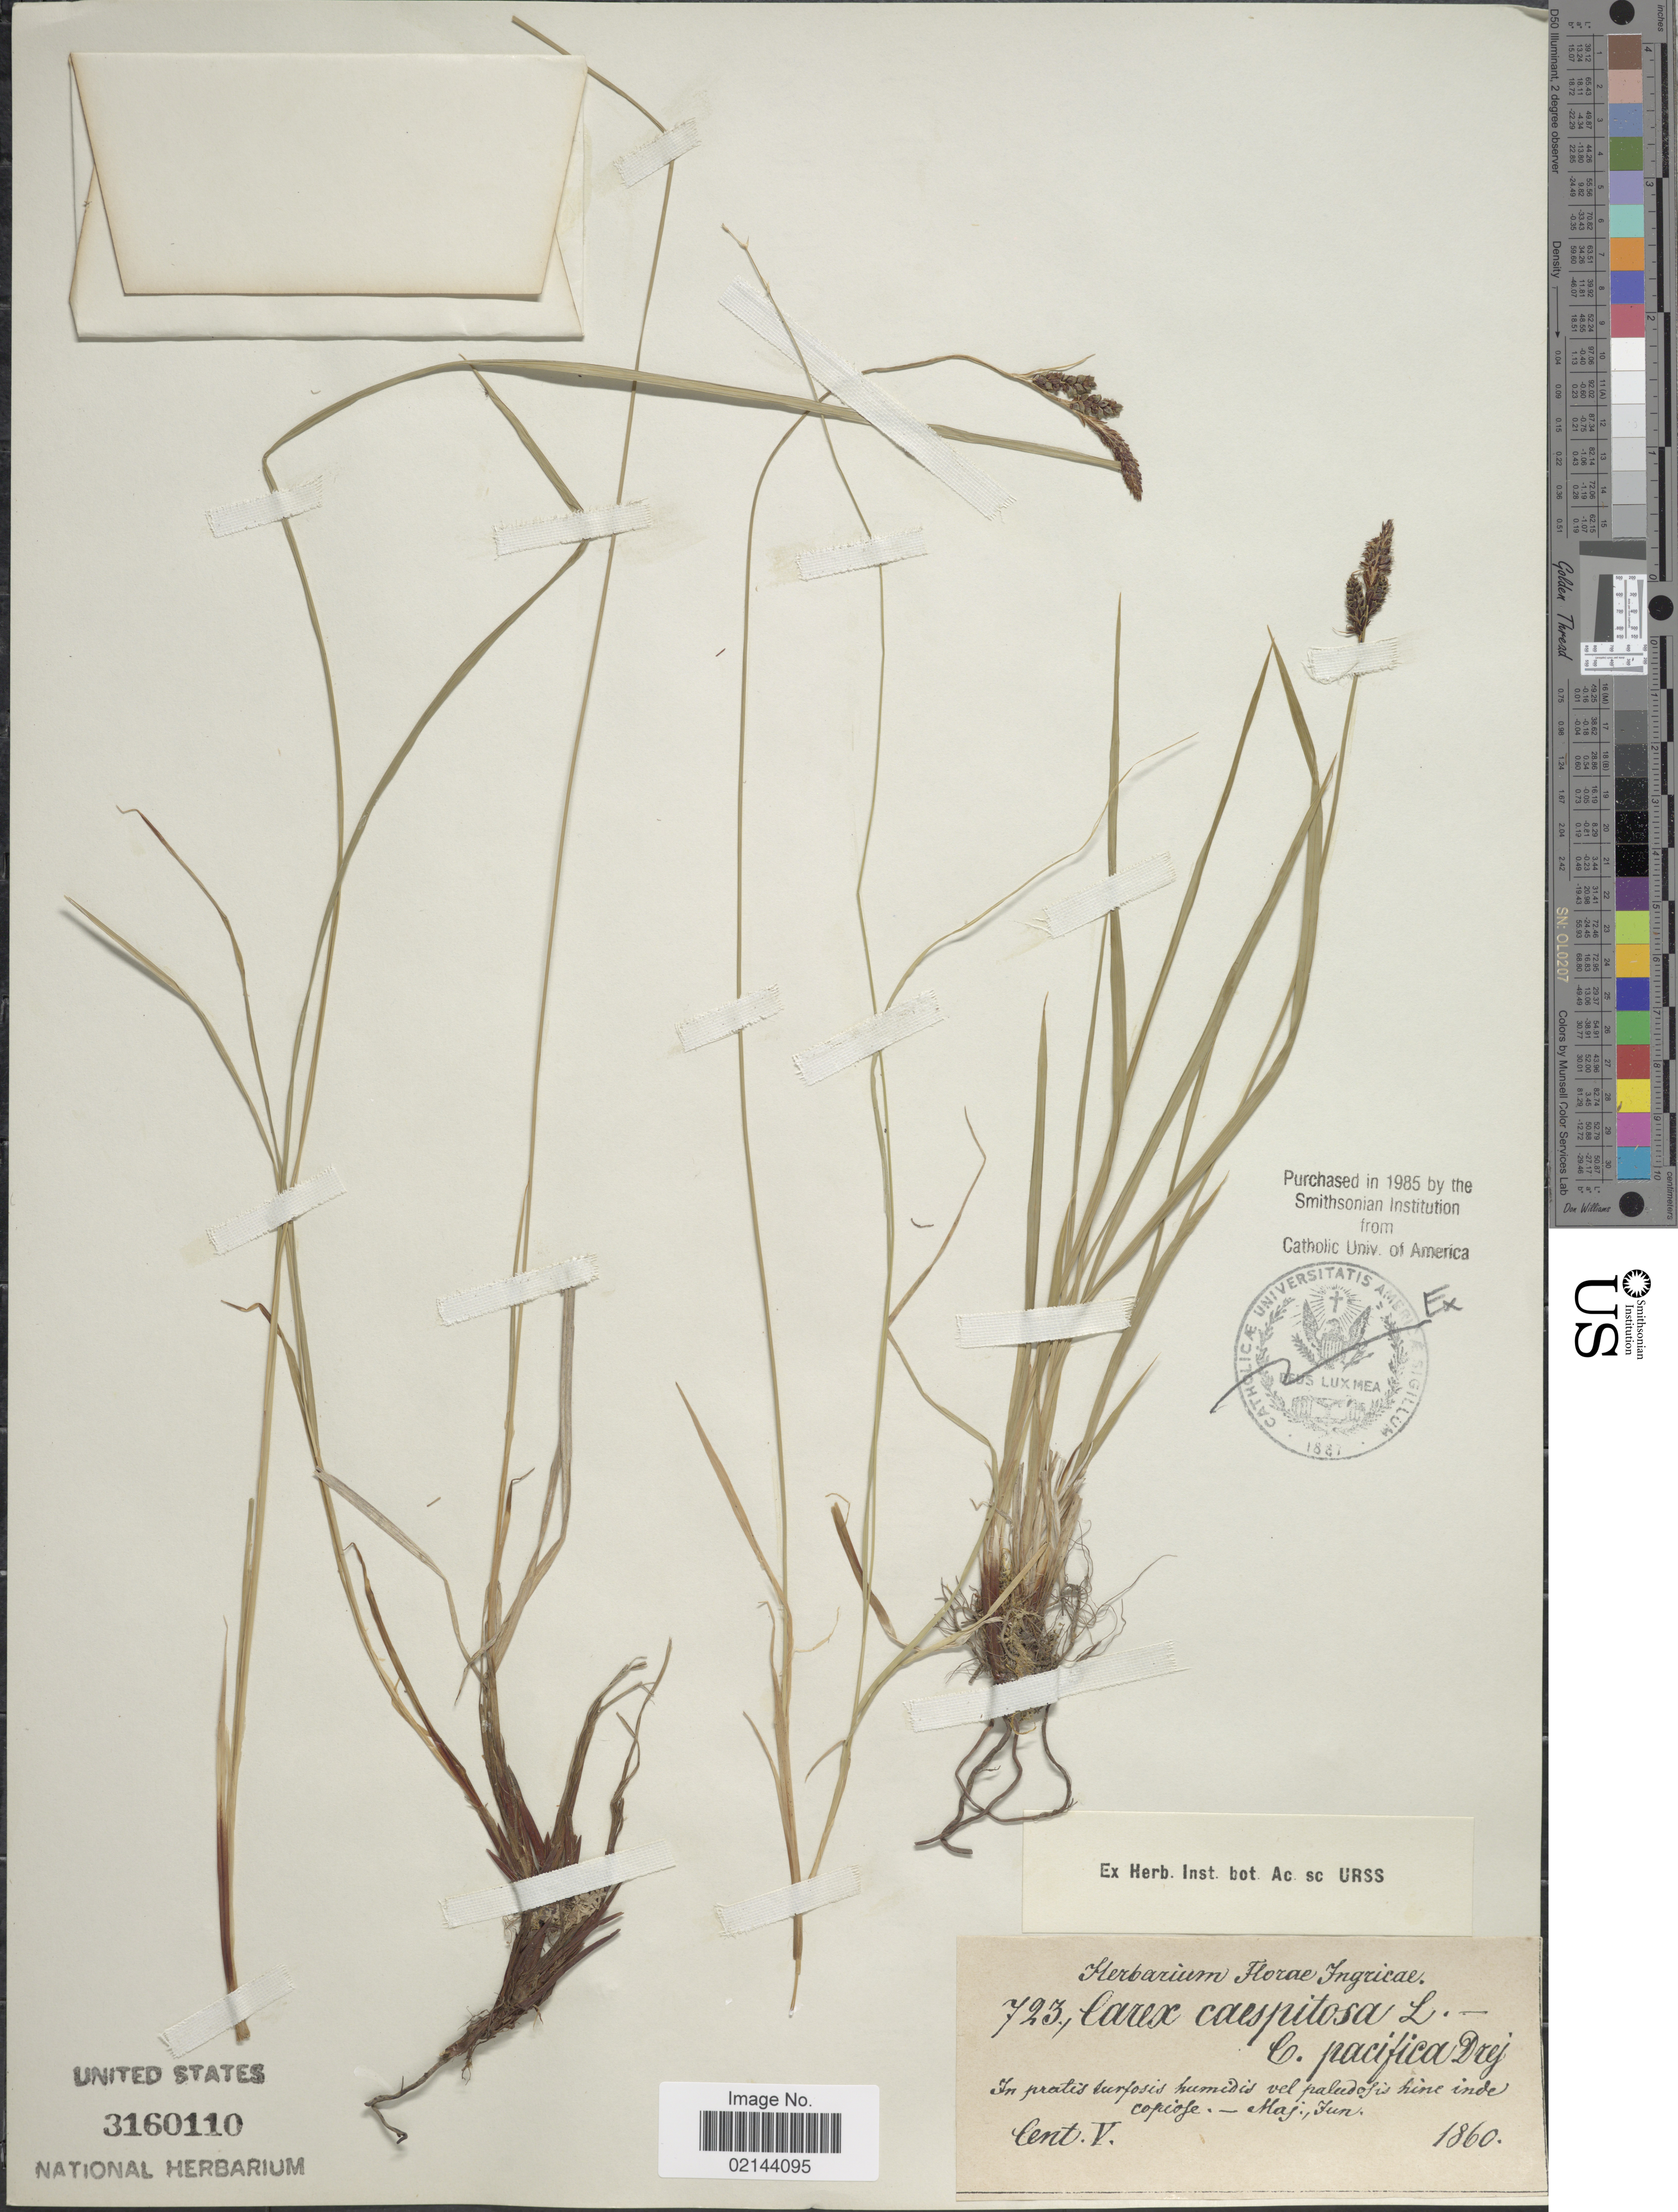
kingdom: Plantae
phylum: Tracheophyta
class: Liliopsida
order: Poales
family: Cyperaceae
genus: Carex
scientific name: Carex cespitosa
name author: L.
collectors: Herbarium Florae Ingricae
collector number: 723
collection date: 1860-05/1860-06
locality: In pratis surposis humidis vel paludosis hine inde copriose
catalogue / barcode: US 3160110